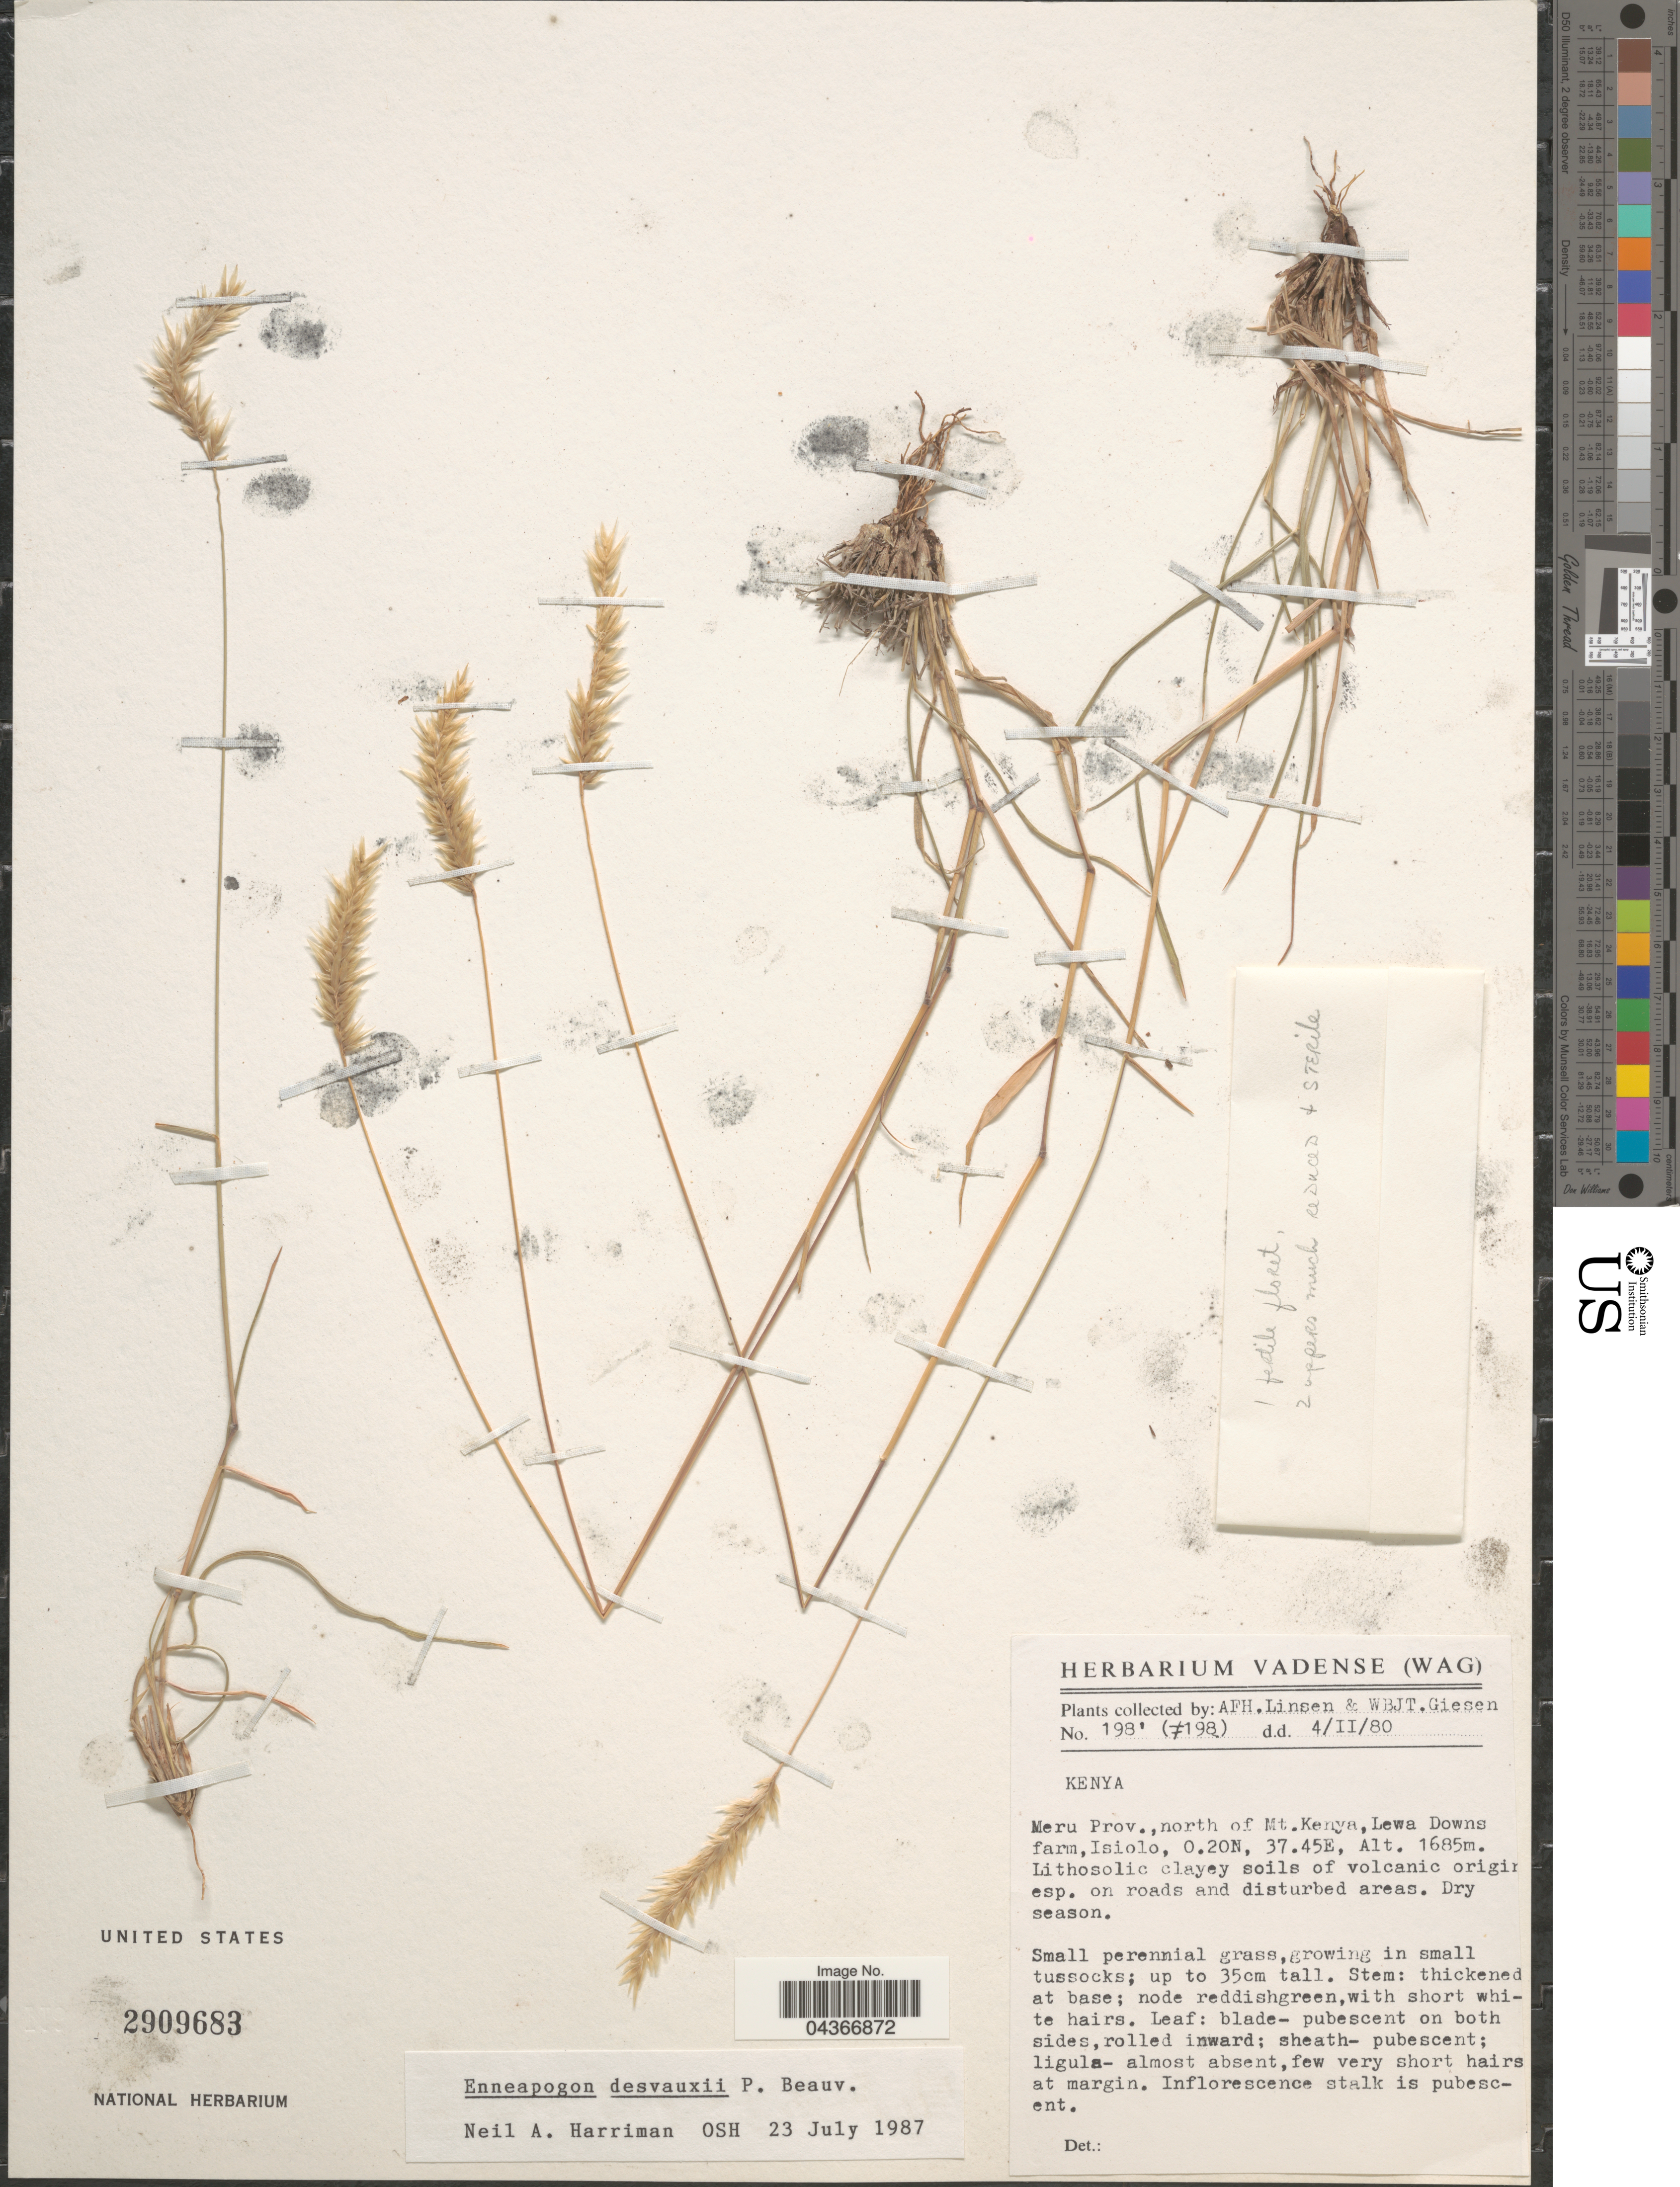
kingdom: Plantae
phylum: Tracheophyta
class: Liliopsida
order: Poales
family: Poaceae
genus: Enneapogon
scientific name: Enneapogon desvauxii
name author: P. Beauv.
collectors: A. Linsen & W. Giesen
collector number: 198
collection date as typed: Transcribed d/m/y: 4/2/80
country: Kenya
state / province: Meru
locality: North of Mt.Kenya,Lewa Downs farm, Isiolo.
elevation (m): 1685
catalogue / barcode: US 2909683